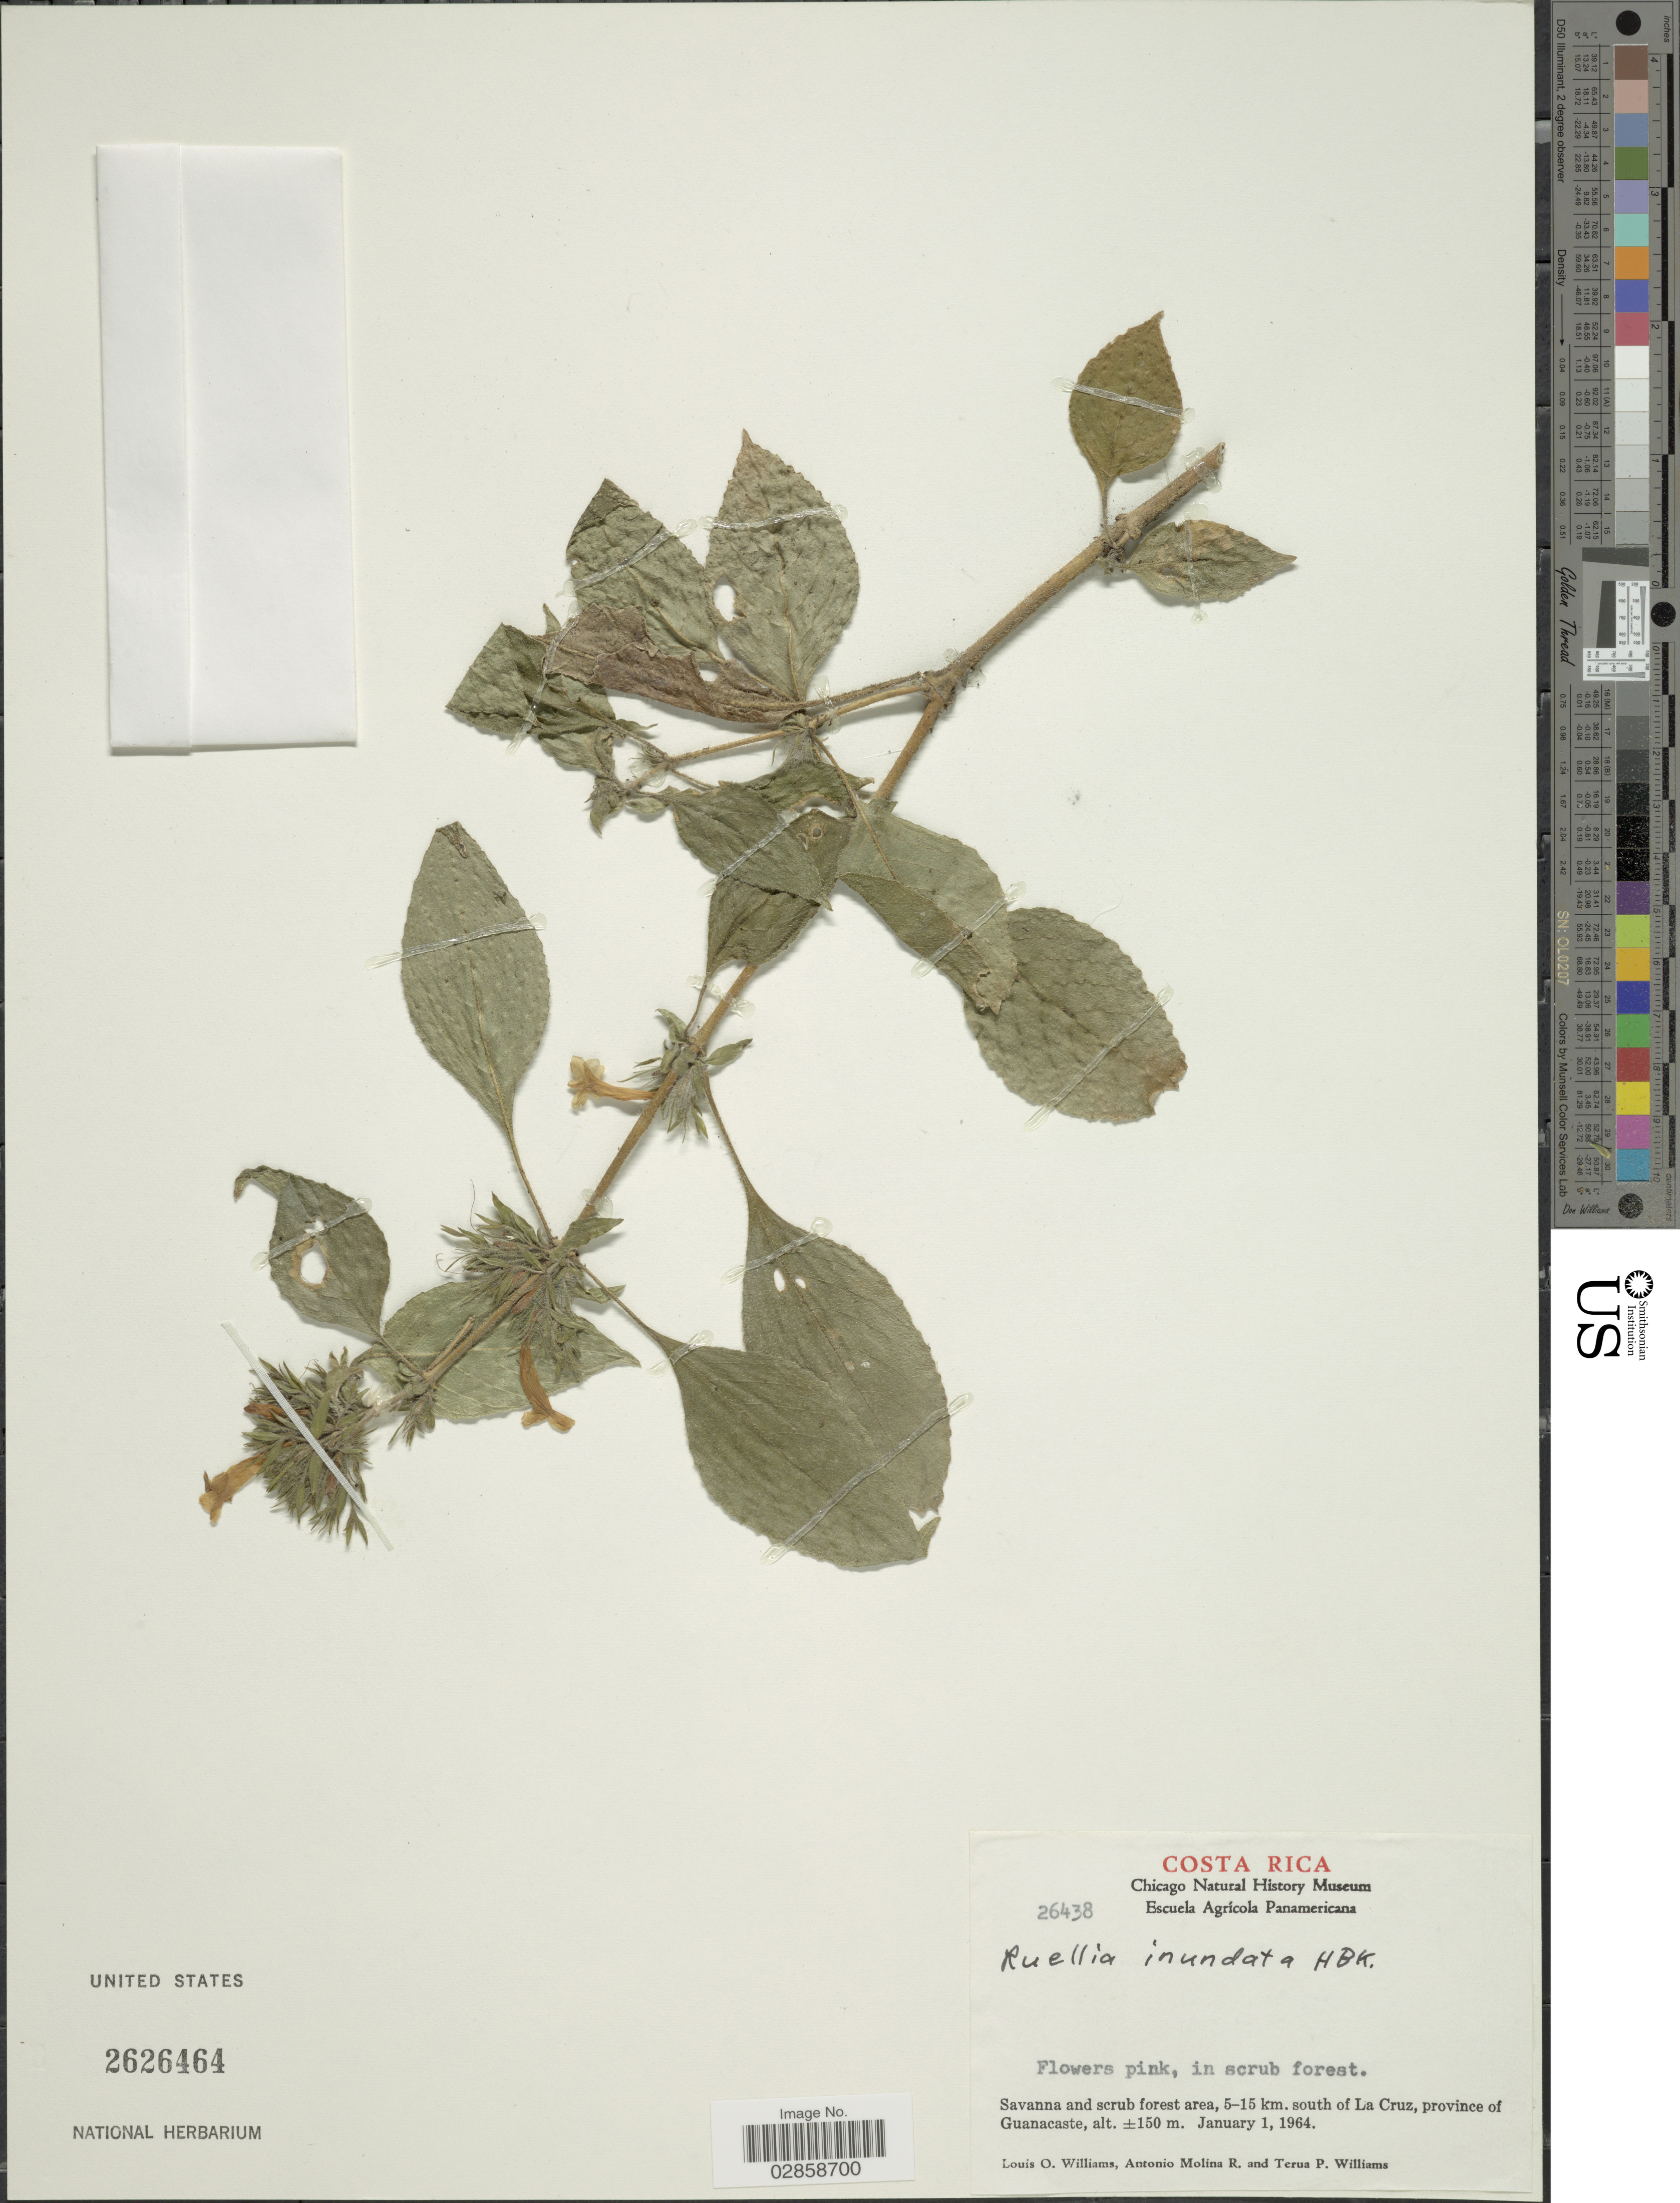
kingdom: Plantae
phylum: Tracheophyta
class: Magnoliopsida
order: Lamiales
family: Acanthaceae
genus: Ruellia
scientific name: Ruellia inundata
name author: Kunth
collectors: L. O. Williams, A. Molina R. & T. Williams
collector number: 26438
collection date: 1964-01-01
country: Costa Rica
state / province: Guanacaste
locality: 5-15 km. south of La Cruz.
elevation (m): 150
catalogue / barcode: US 2626464